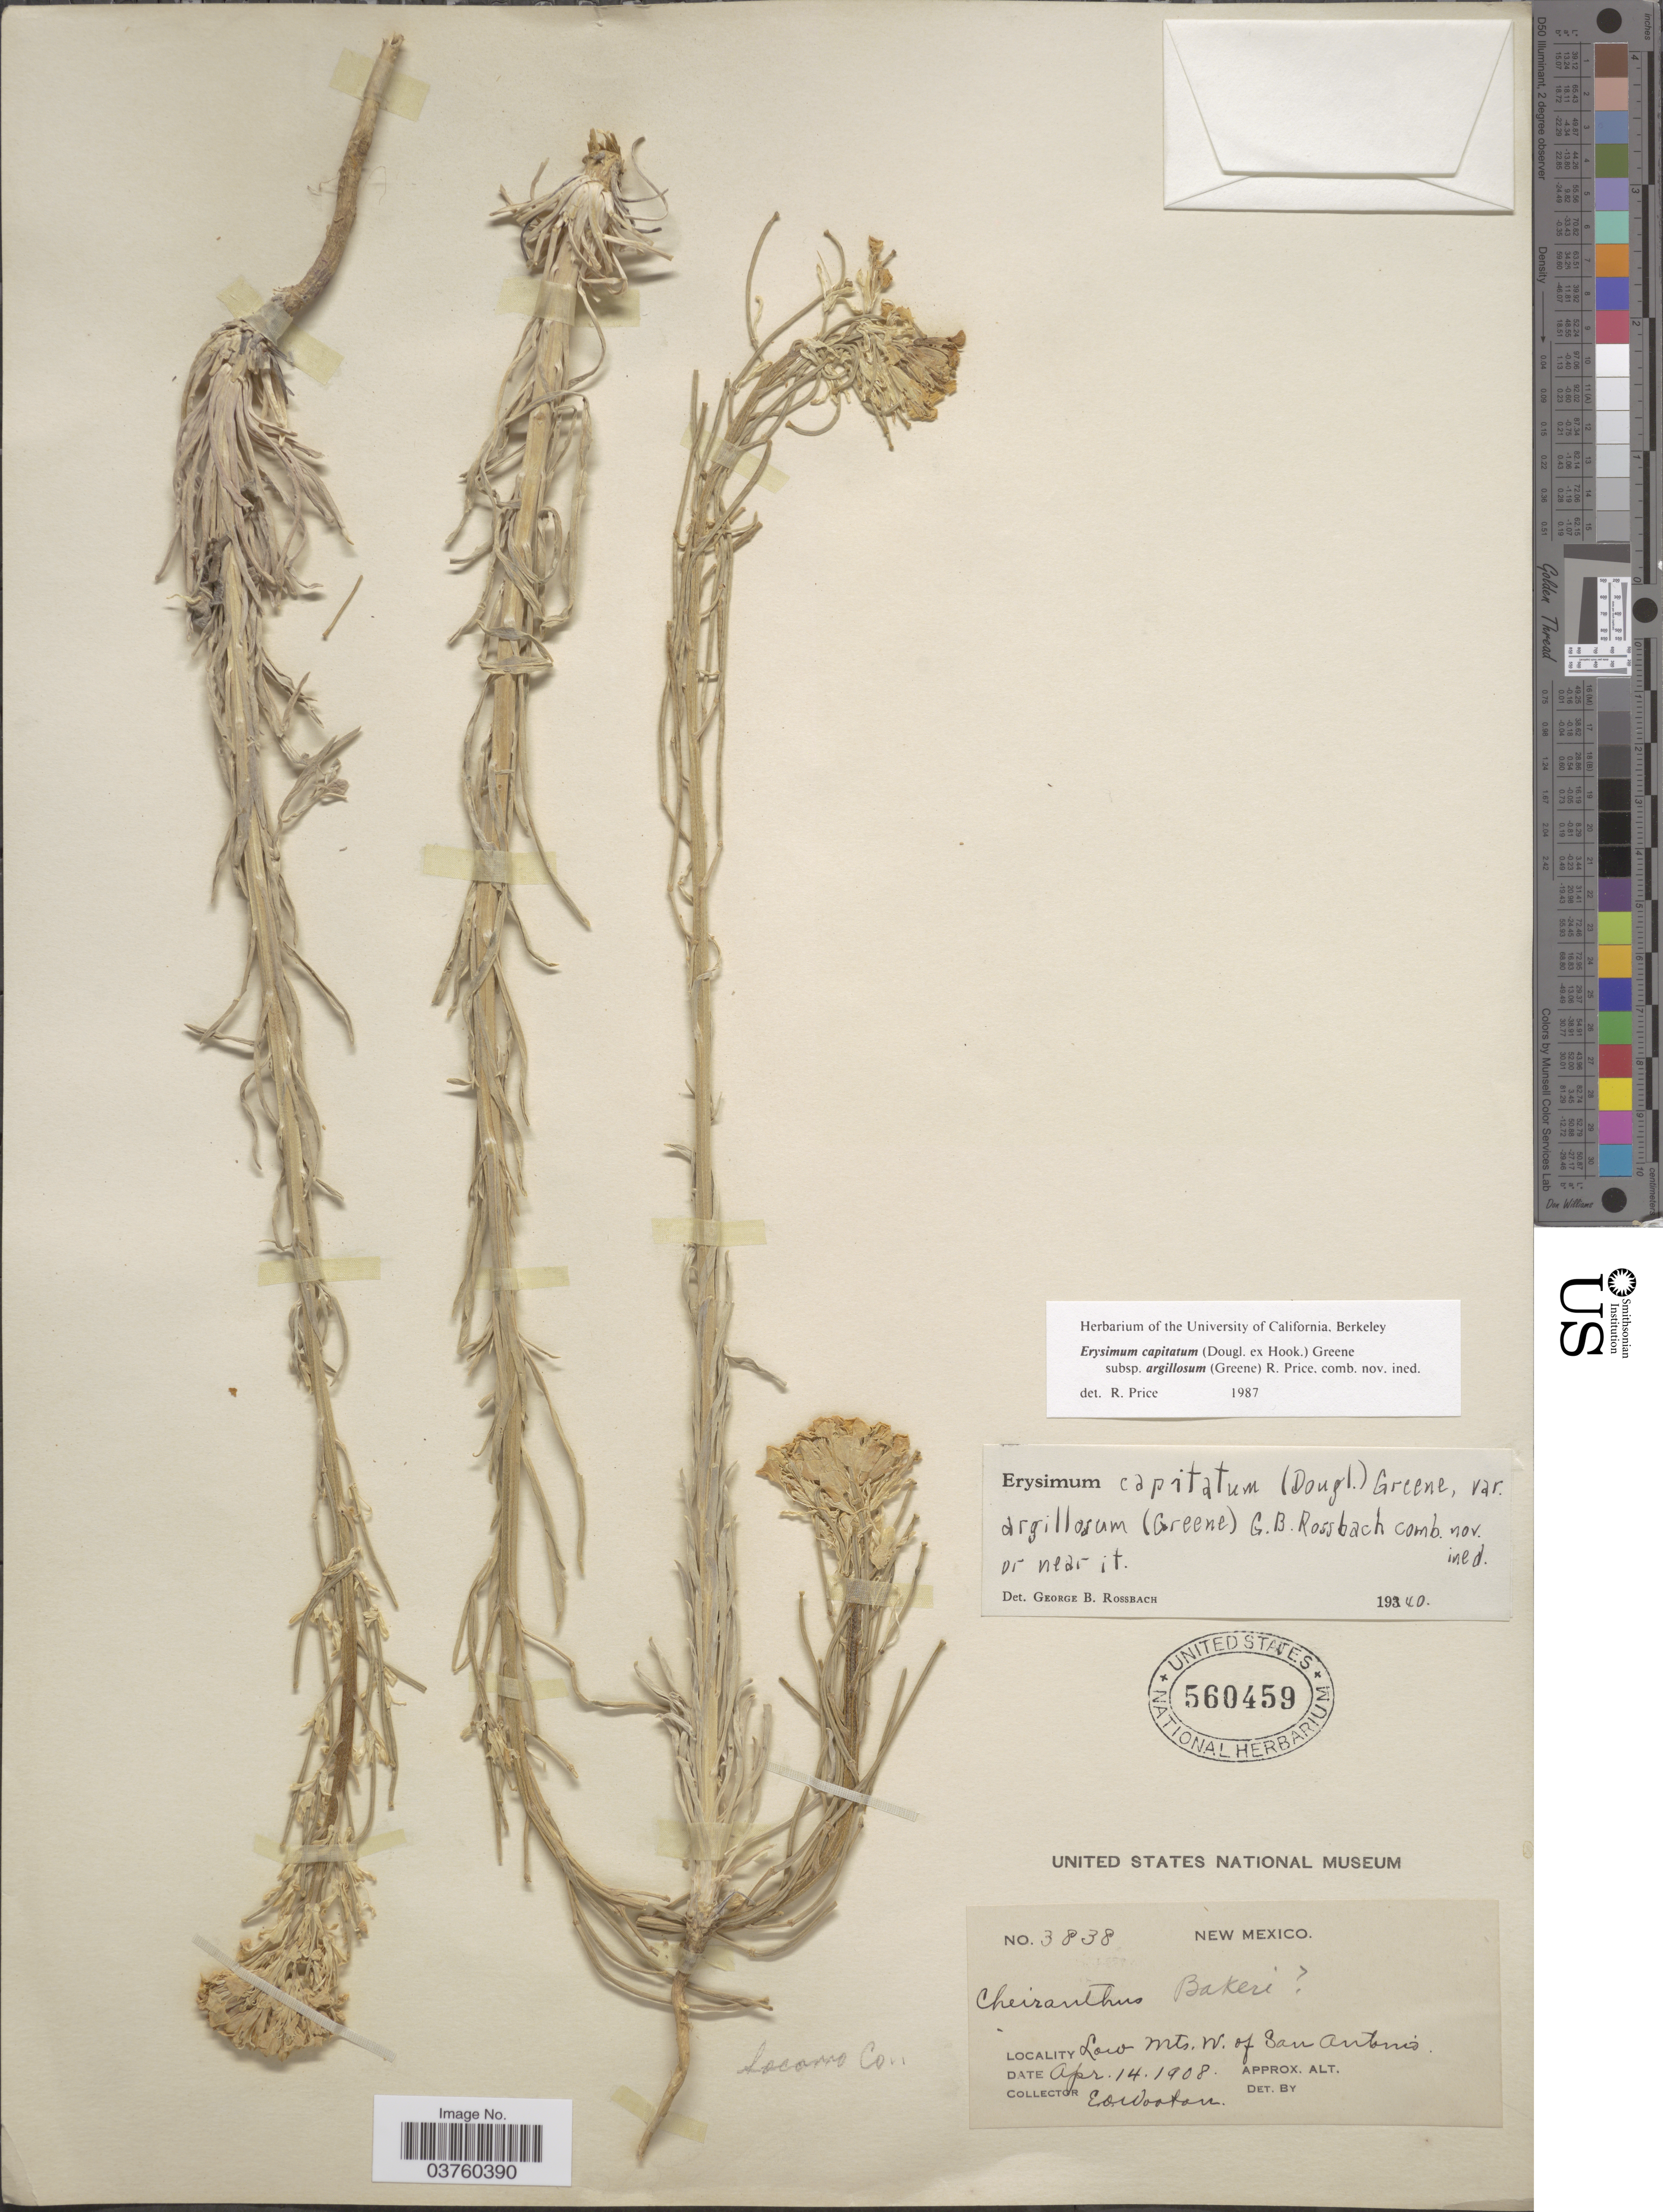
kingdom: Plantae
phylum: Tracheophyta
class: Magnoliopsida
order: Brassicales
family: Brassicaceae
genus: Erysimum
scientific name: Erysimum capitatum var. argillosum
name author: (Greene) R.J. Davis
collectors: E. O. Wooton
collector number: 3838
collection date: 1908-04-14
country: United States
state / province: New Mexico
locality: Low Mts. W. of San Antonio. Socorro Co.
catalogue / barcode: US 560459